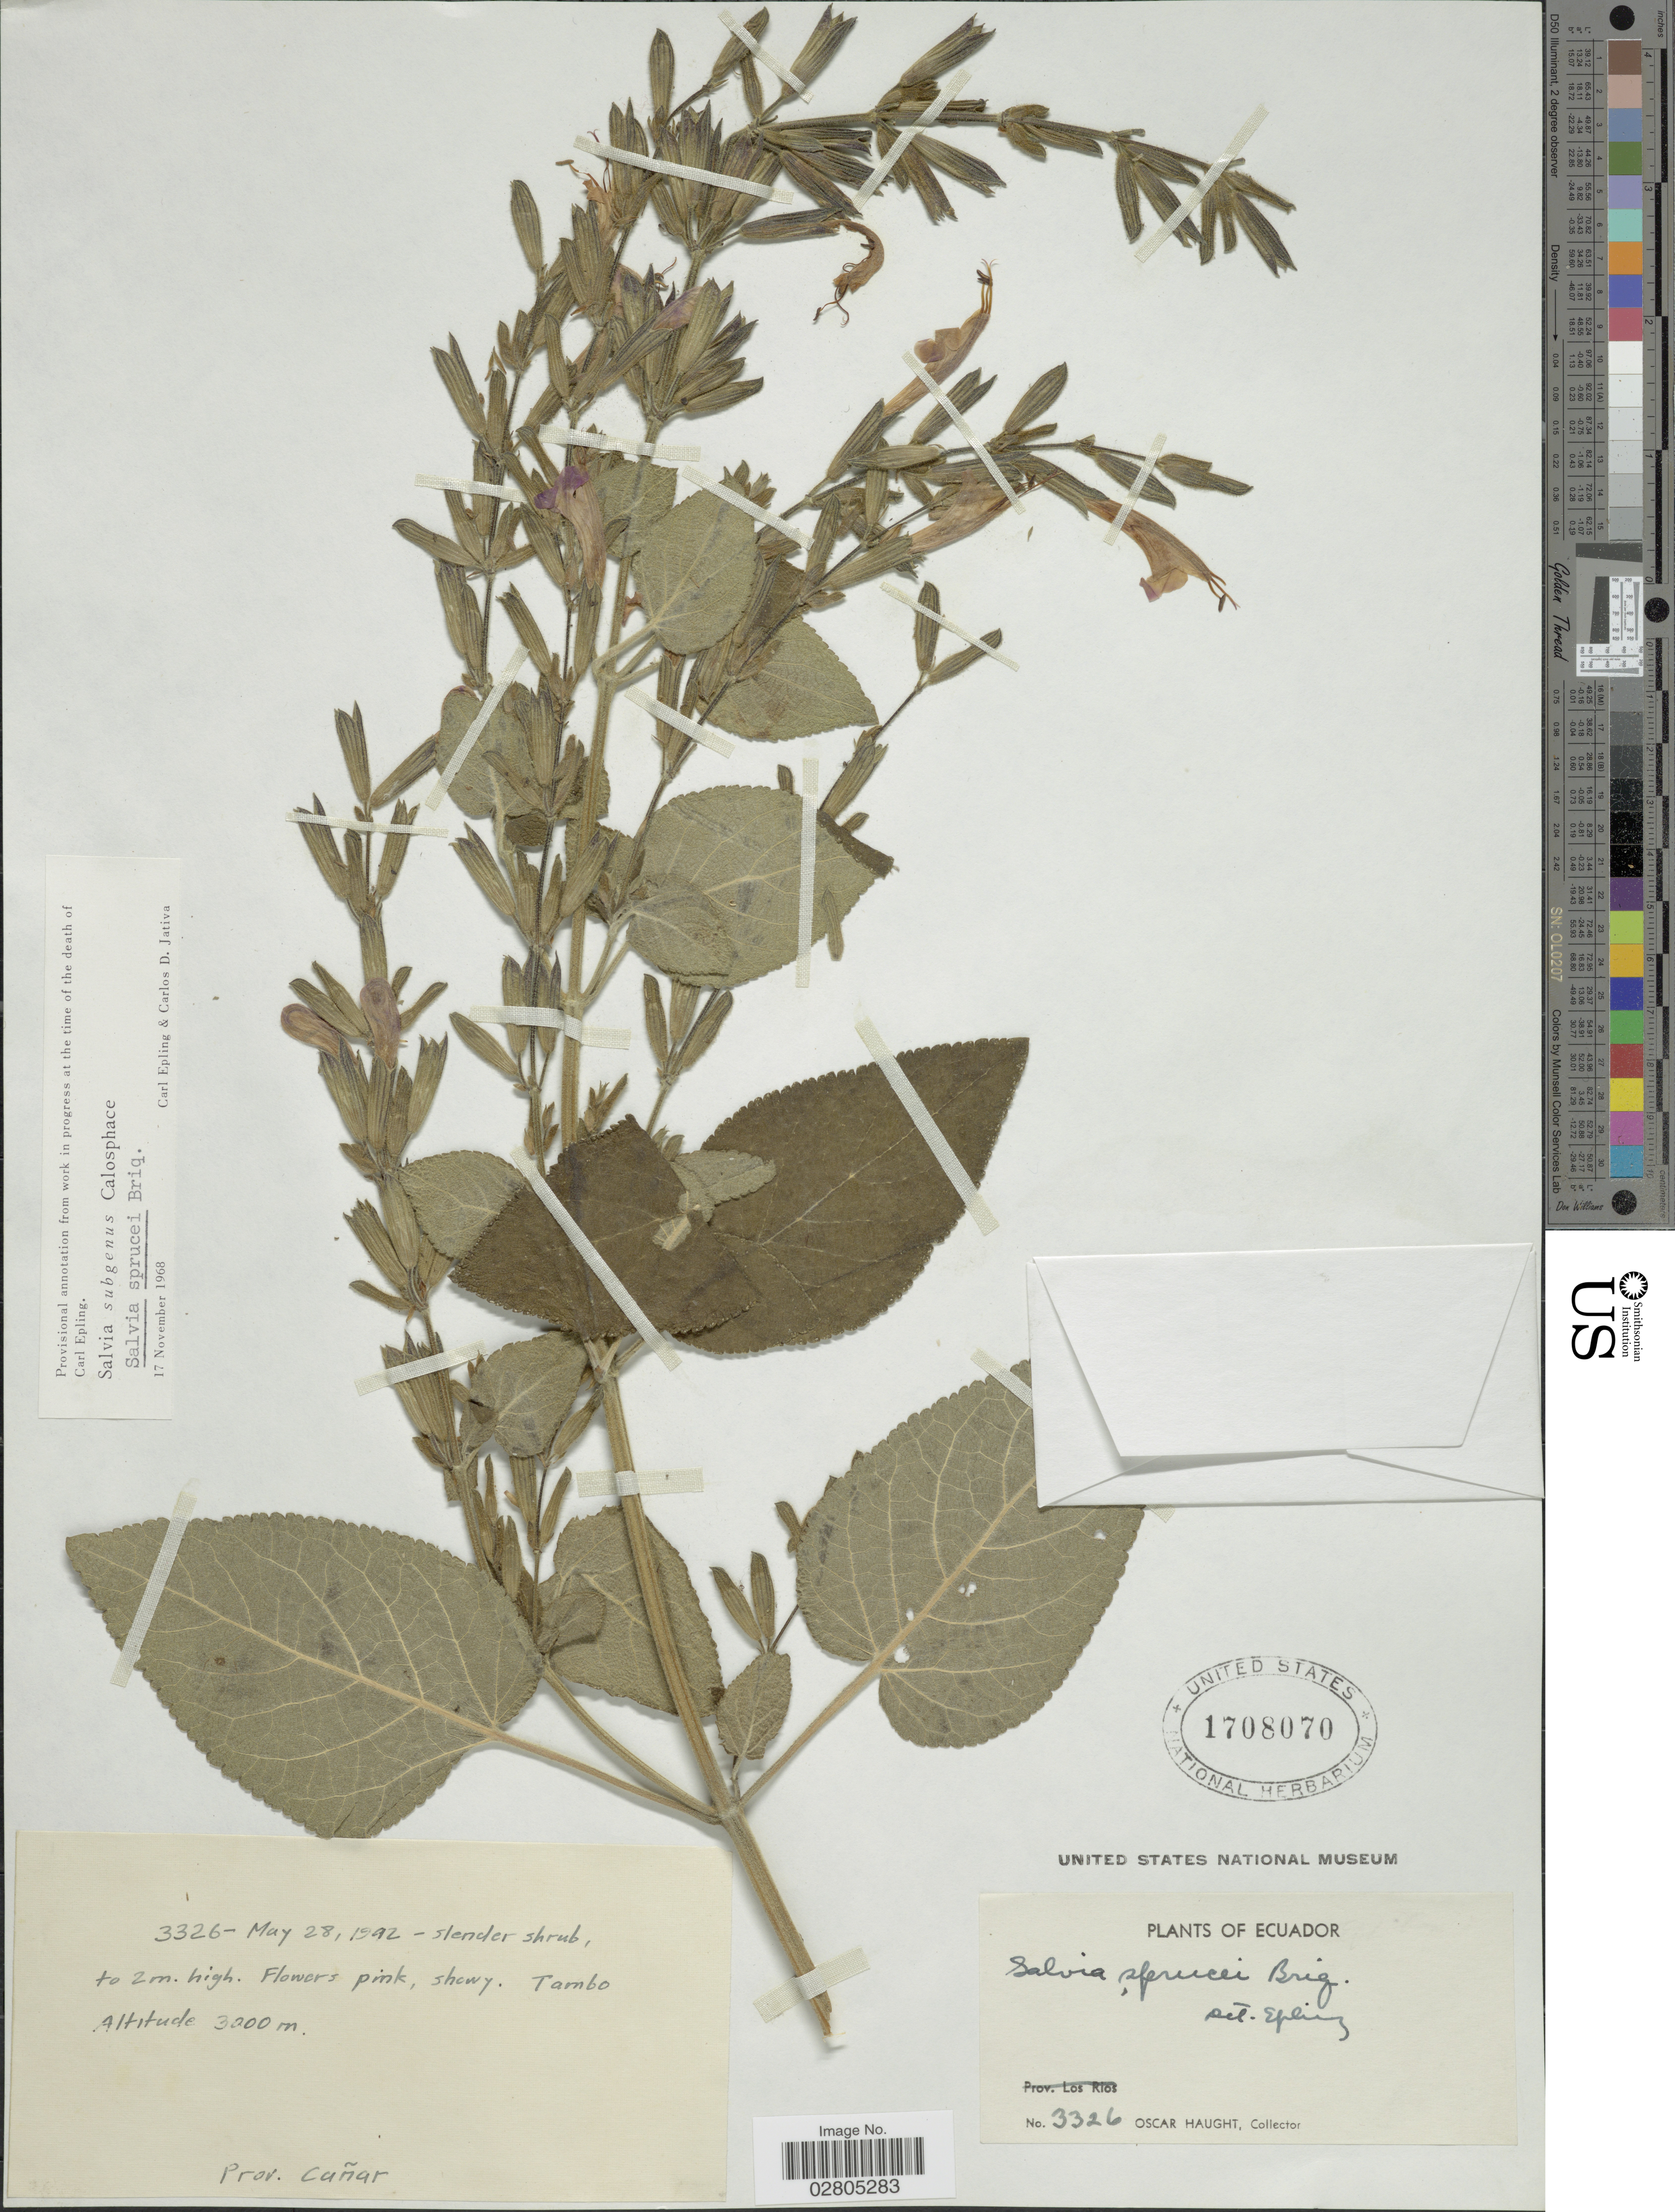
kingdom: Plantae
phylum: Tracheophyta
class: Magnoliopsida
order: Lamiales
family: Lamiaceae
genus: Salvia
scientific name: Salvia sprucei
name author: Briq.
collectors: O. L. Haught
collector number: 3326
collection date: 1992-05-28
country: Ecuador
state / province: Cañar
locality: Tambo.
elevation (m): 3000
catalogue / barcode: US 1708070